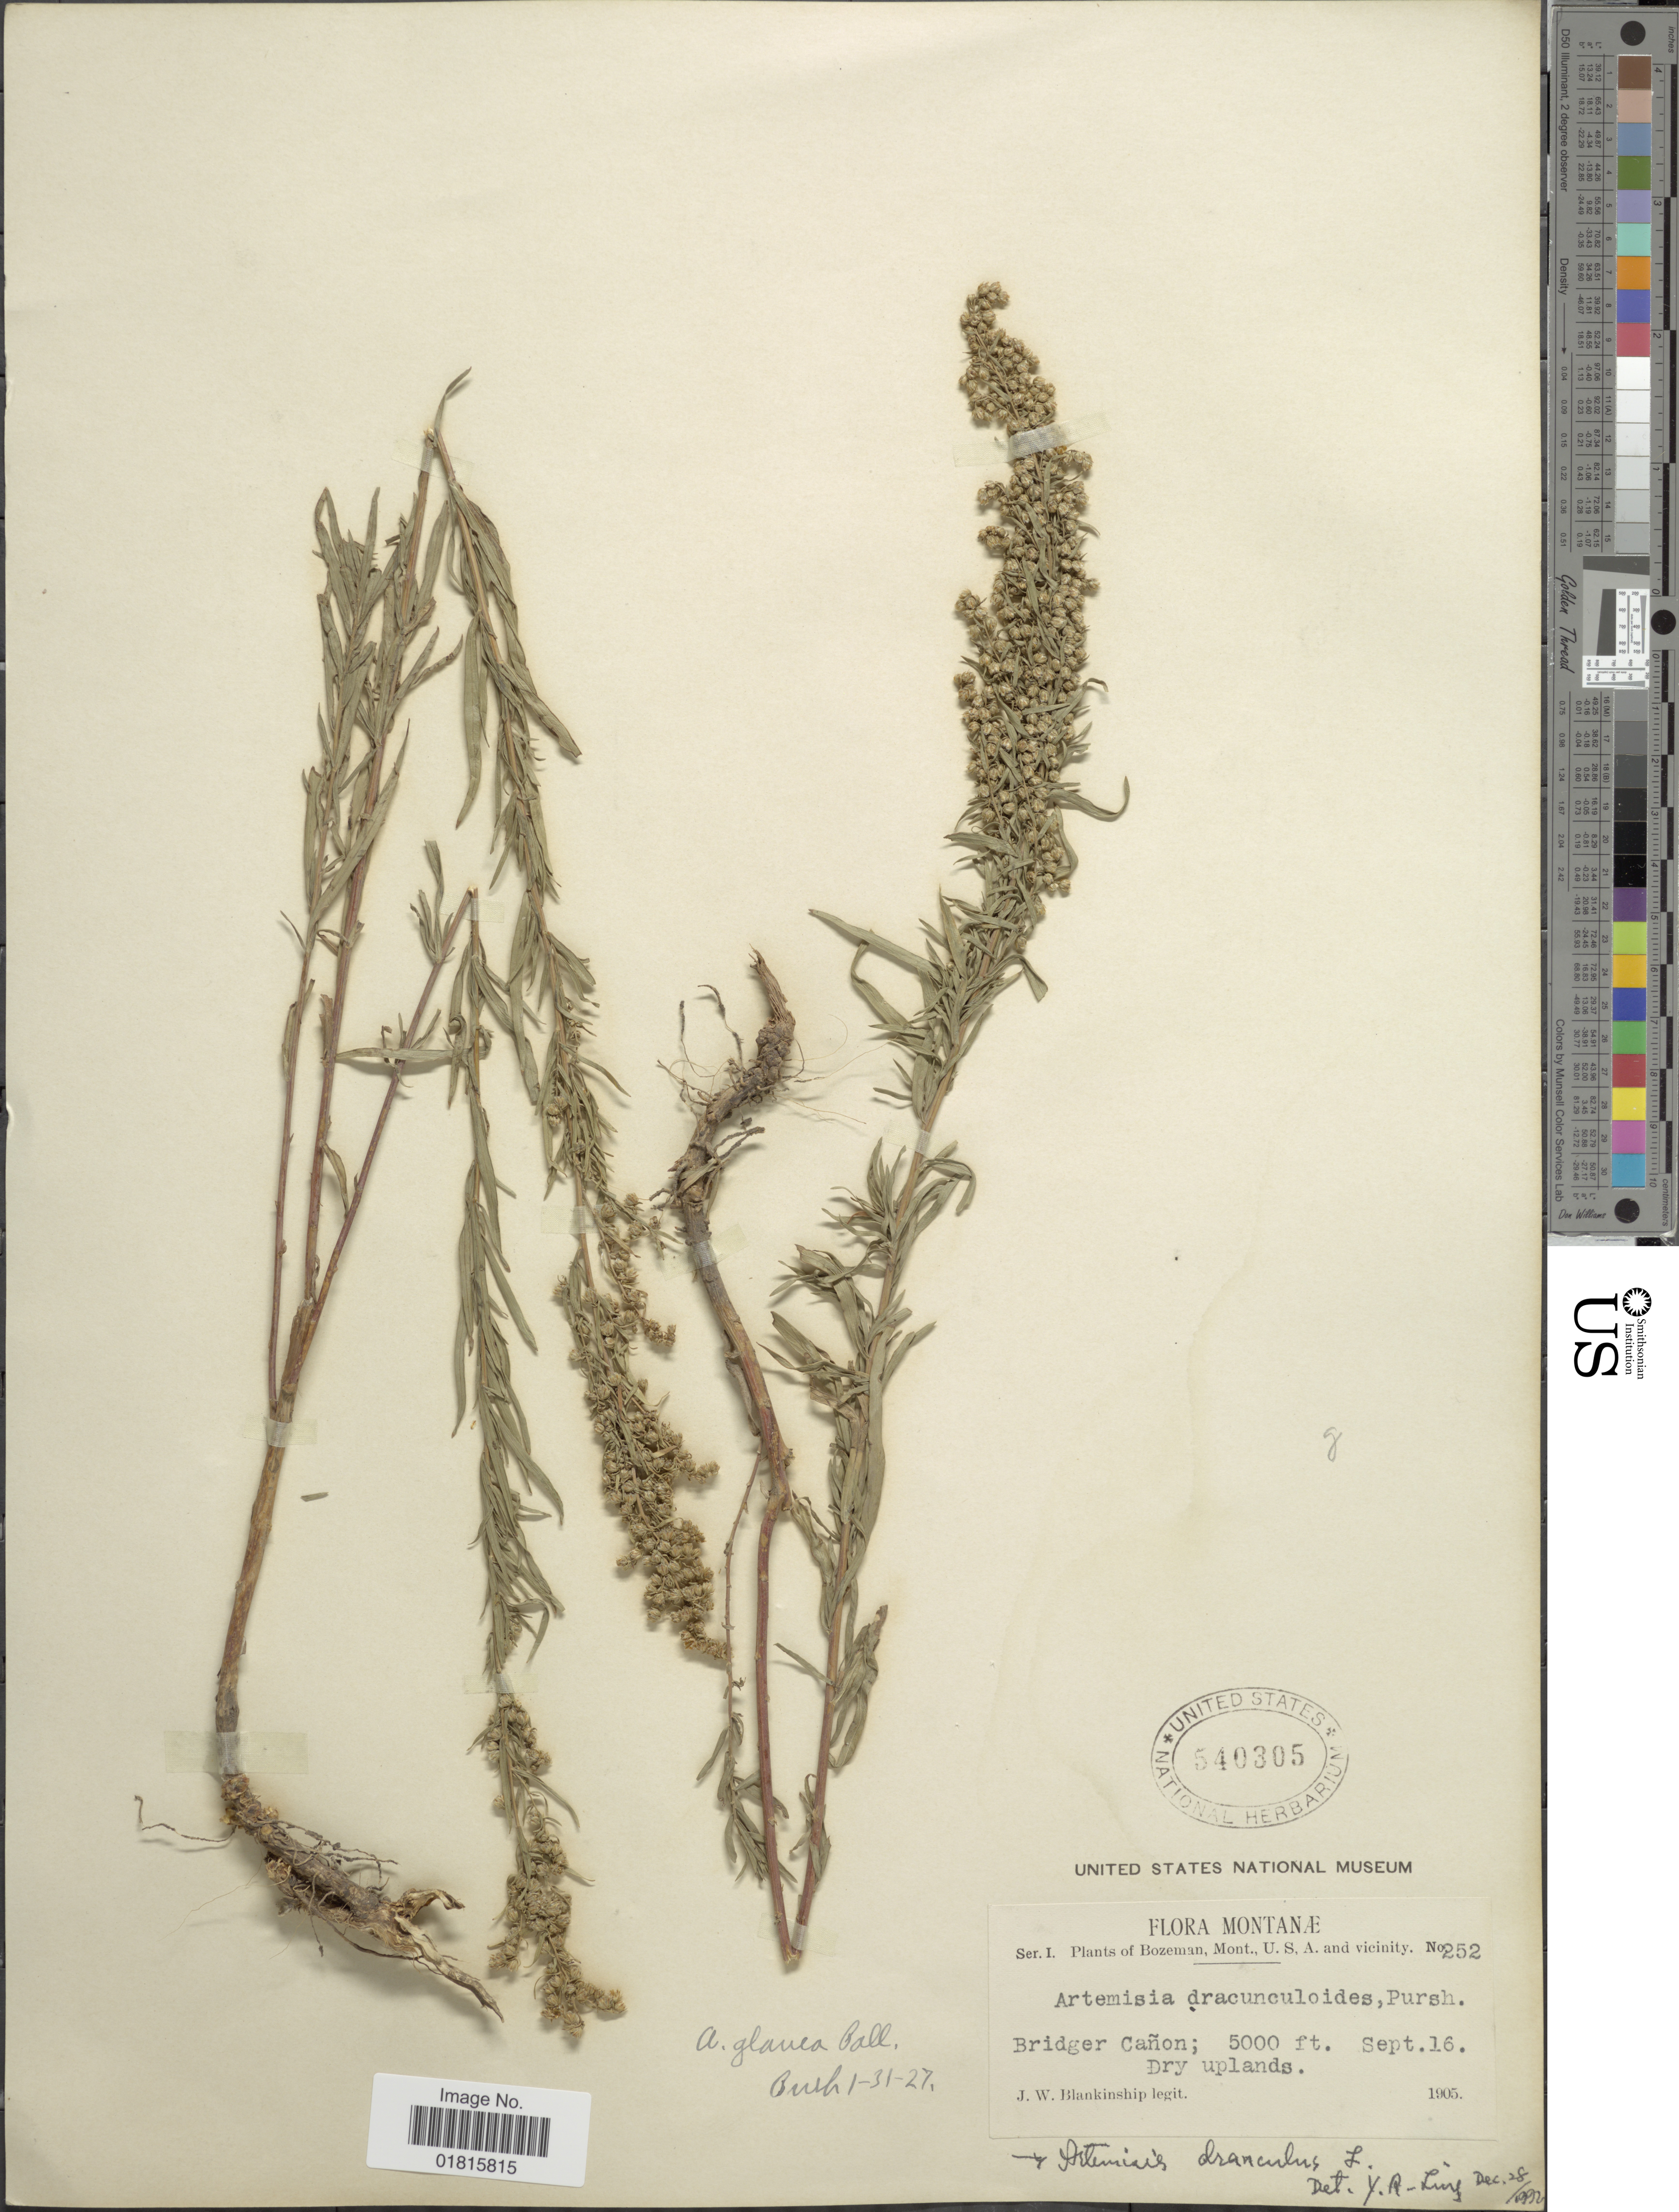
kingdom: Plantae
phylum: Tracheophyta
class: Magnoliopsida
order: Asterales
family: Asteraceae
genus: Artemisia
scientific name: Artemisia glauca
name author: Pall. ex Willd.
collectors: J. W. Blankinship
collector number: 252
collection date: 1905-09-16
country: United States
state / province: Montana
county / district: Gallatin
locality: Bridger Cañon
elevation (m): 1524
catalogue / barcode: US 540305